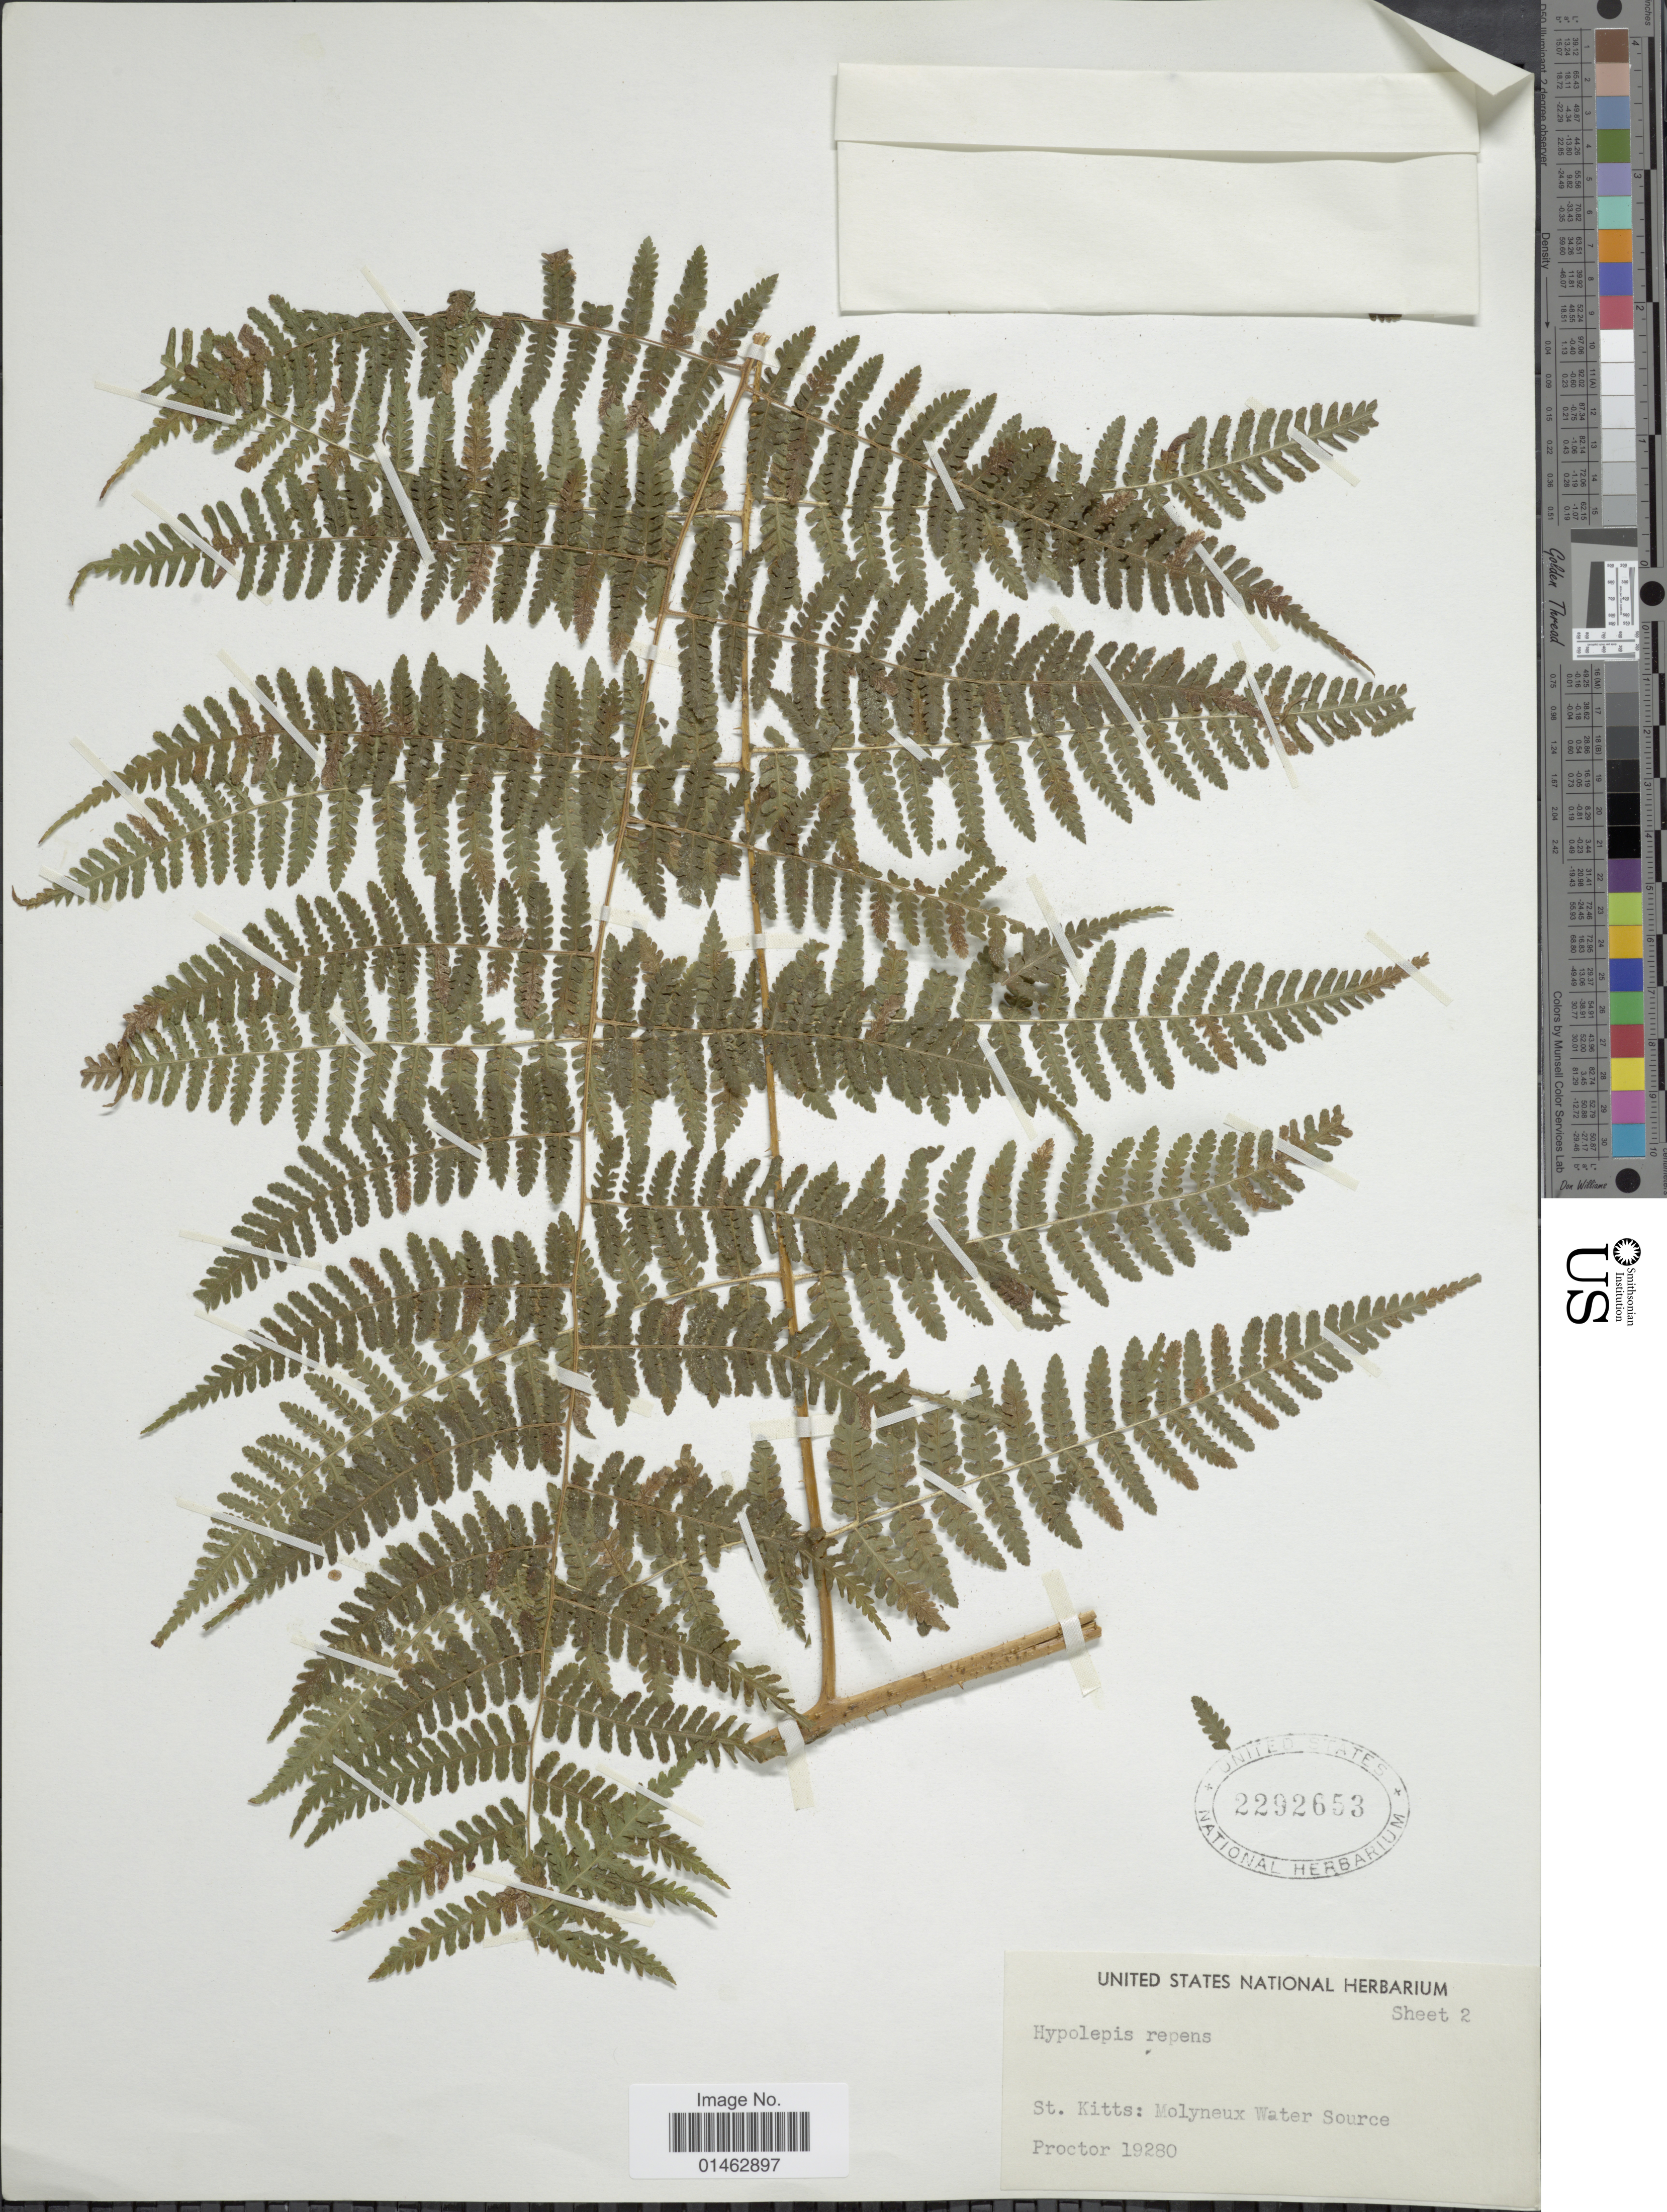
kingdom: Plantae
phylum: Tracheophyta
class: Polypodiopsida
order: Polypodiales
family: Dennstaedtiaceae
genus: Hypolepis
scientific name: Hypolepis repens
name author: (L.) C. Presl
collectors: -- Proctor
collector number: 19280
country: St. Christopher-Nevis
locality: St Kitts: Molyneux Water Source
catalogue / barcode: US 2292653